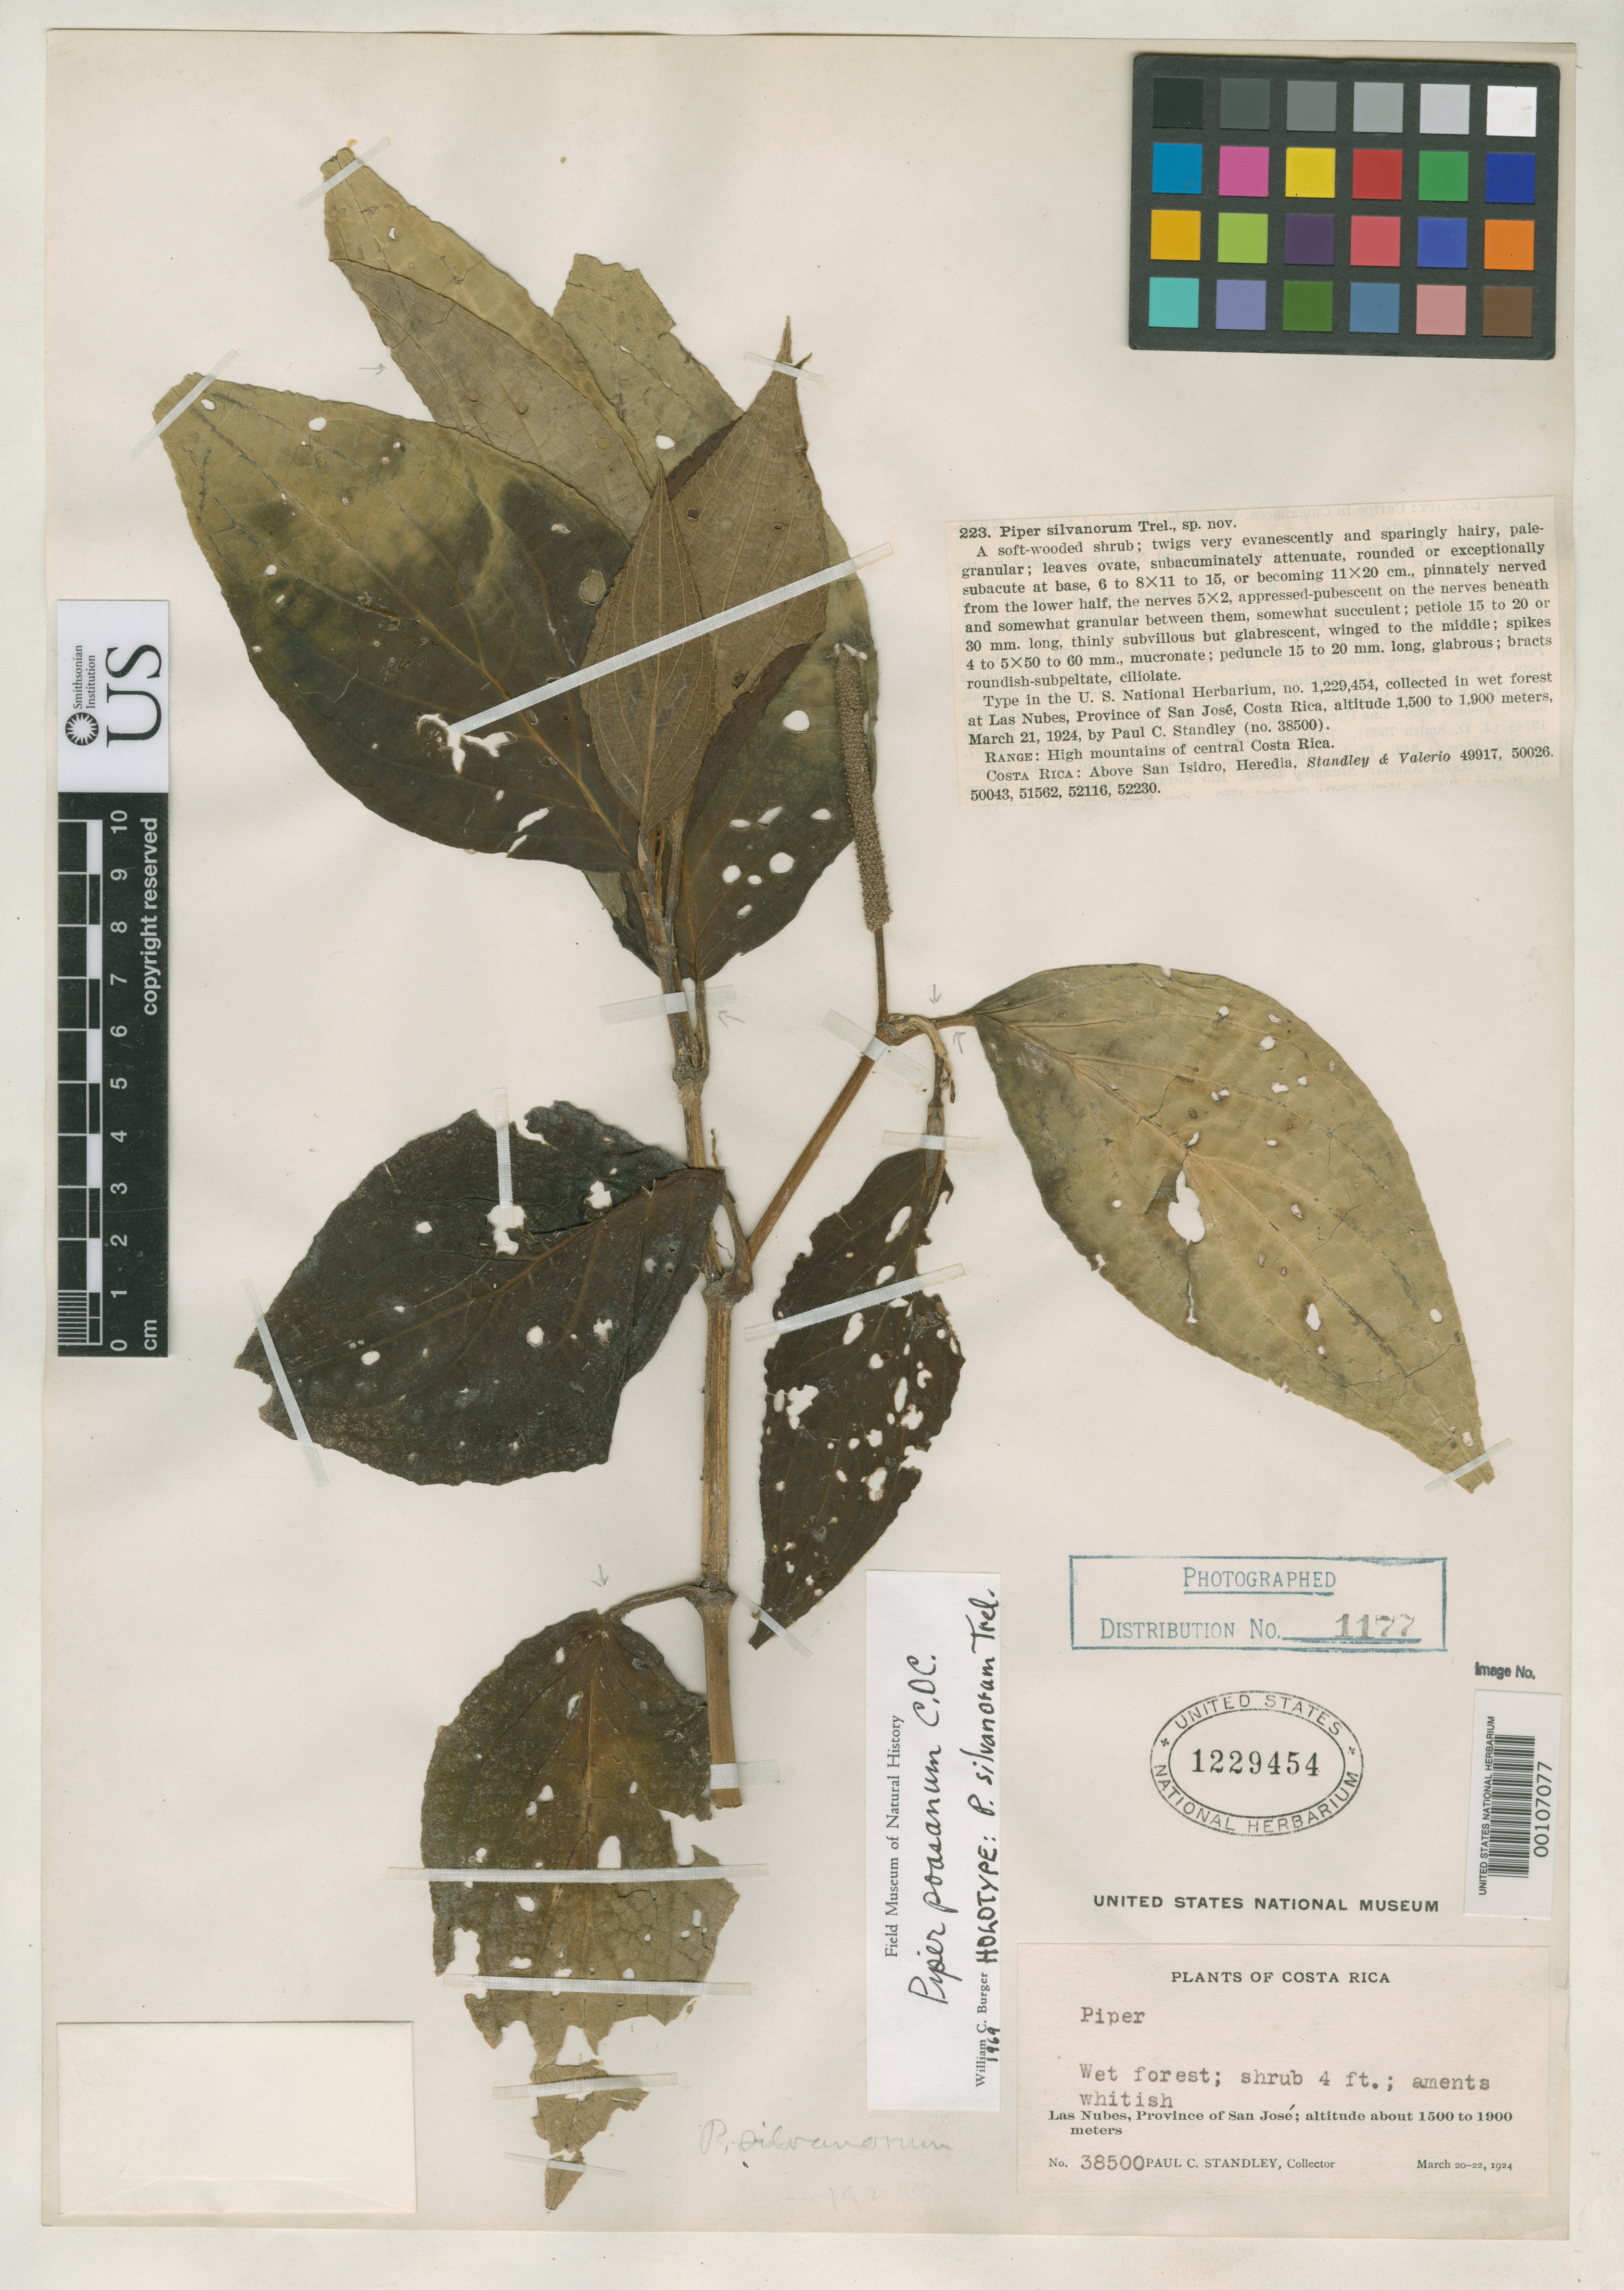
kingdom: Plantae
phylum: Tracheophyta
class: Magnoliopsida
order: Piperales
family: Piperaceae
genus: Piper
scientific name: Piper silvanorum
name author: Trel.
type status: Holotype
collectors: P. C. Standley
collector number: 38500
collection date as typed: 20 Mar 1924 to 22 Mar 1924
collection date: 1924-03-20/1924-03-22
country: Costa Rica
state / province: San José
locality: Las Nubes.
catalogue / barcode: US 1229454